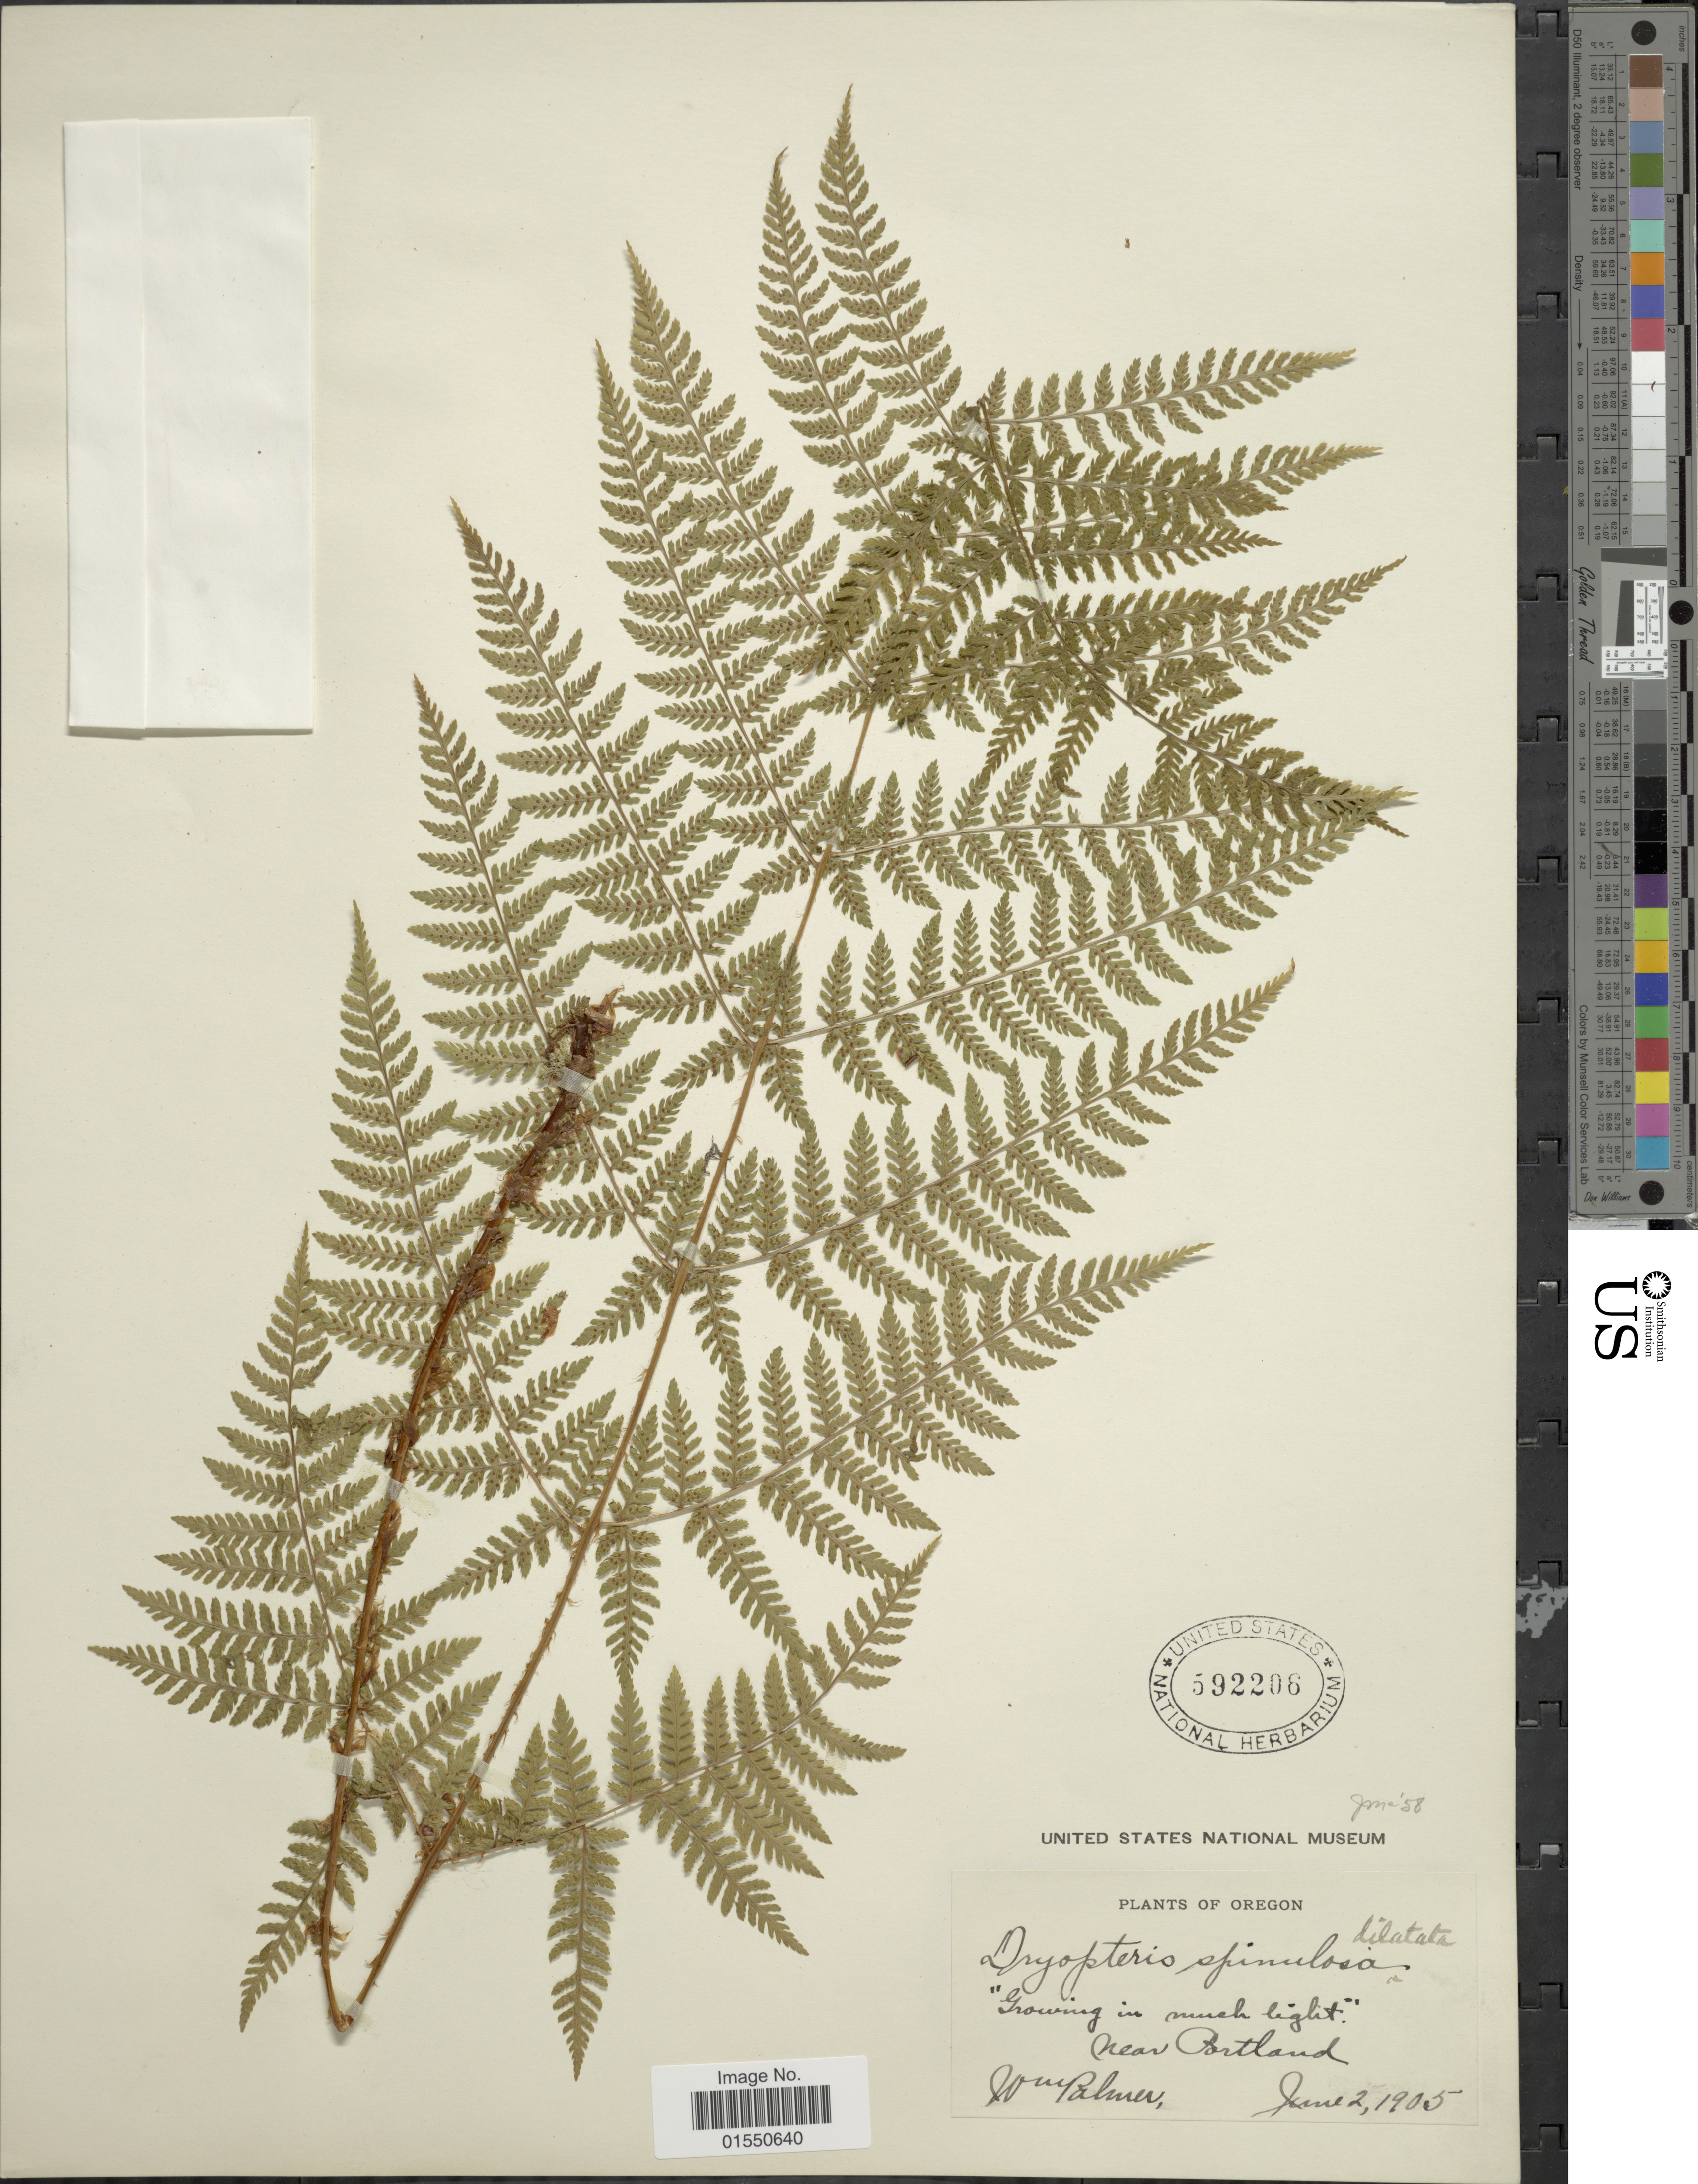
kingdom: Plantae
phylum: Tracheophyta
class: Polypodiopsida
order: Polypodiales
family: Dryopteridaceae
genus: Dryopteris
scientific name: Dryopteris expansa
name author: (C. Presl) Fraser-Jenk. & Jermy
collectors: W. Palmer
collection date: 1905-06-02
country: United States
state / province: Oregon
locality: Near Portland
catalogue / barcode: US 592206